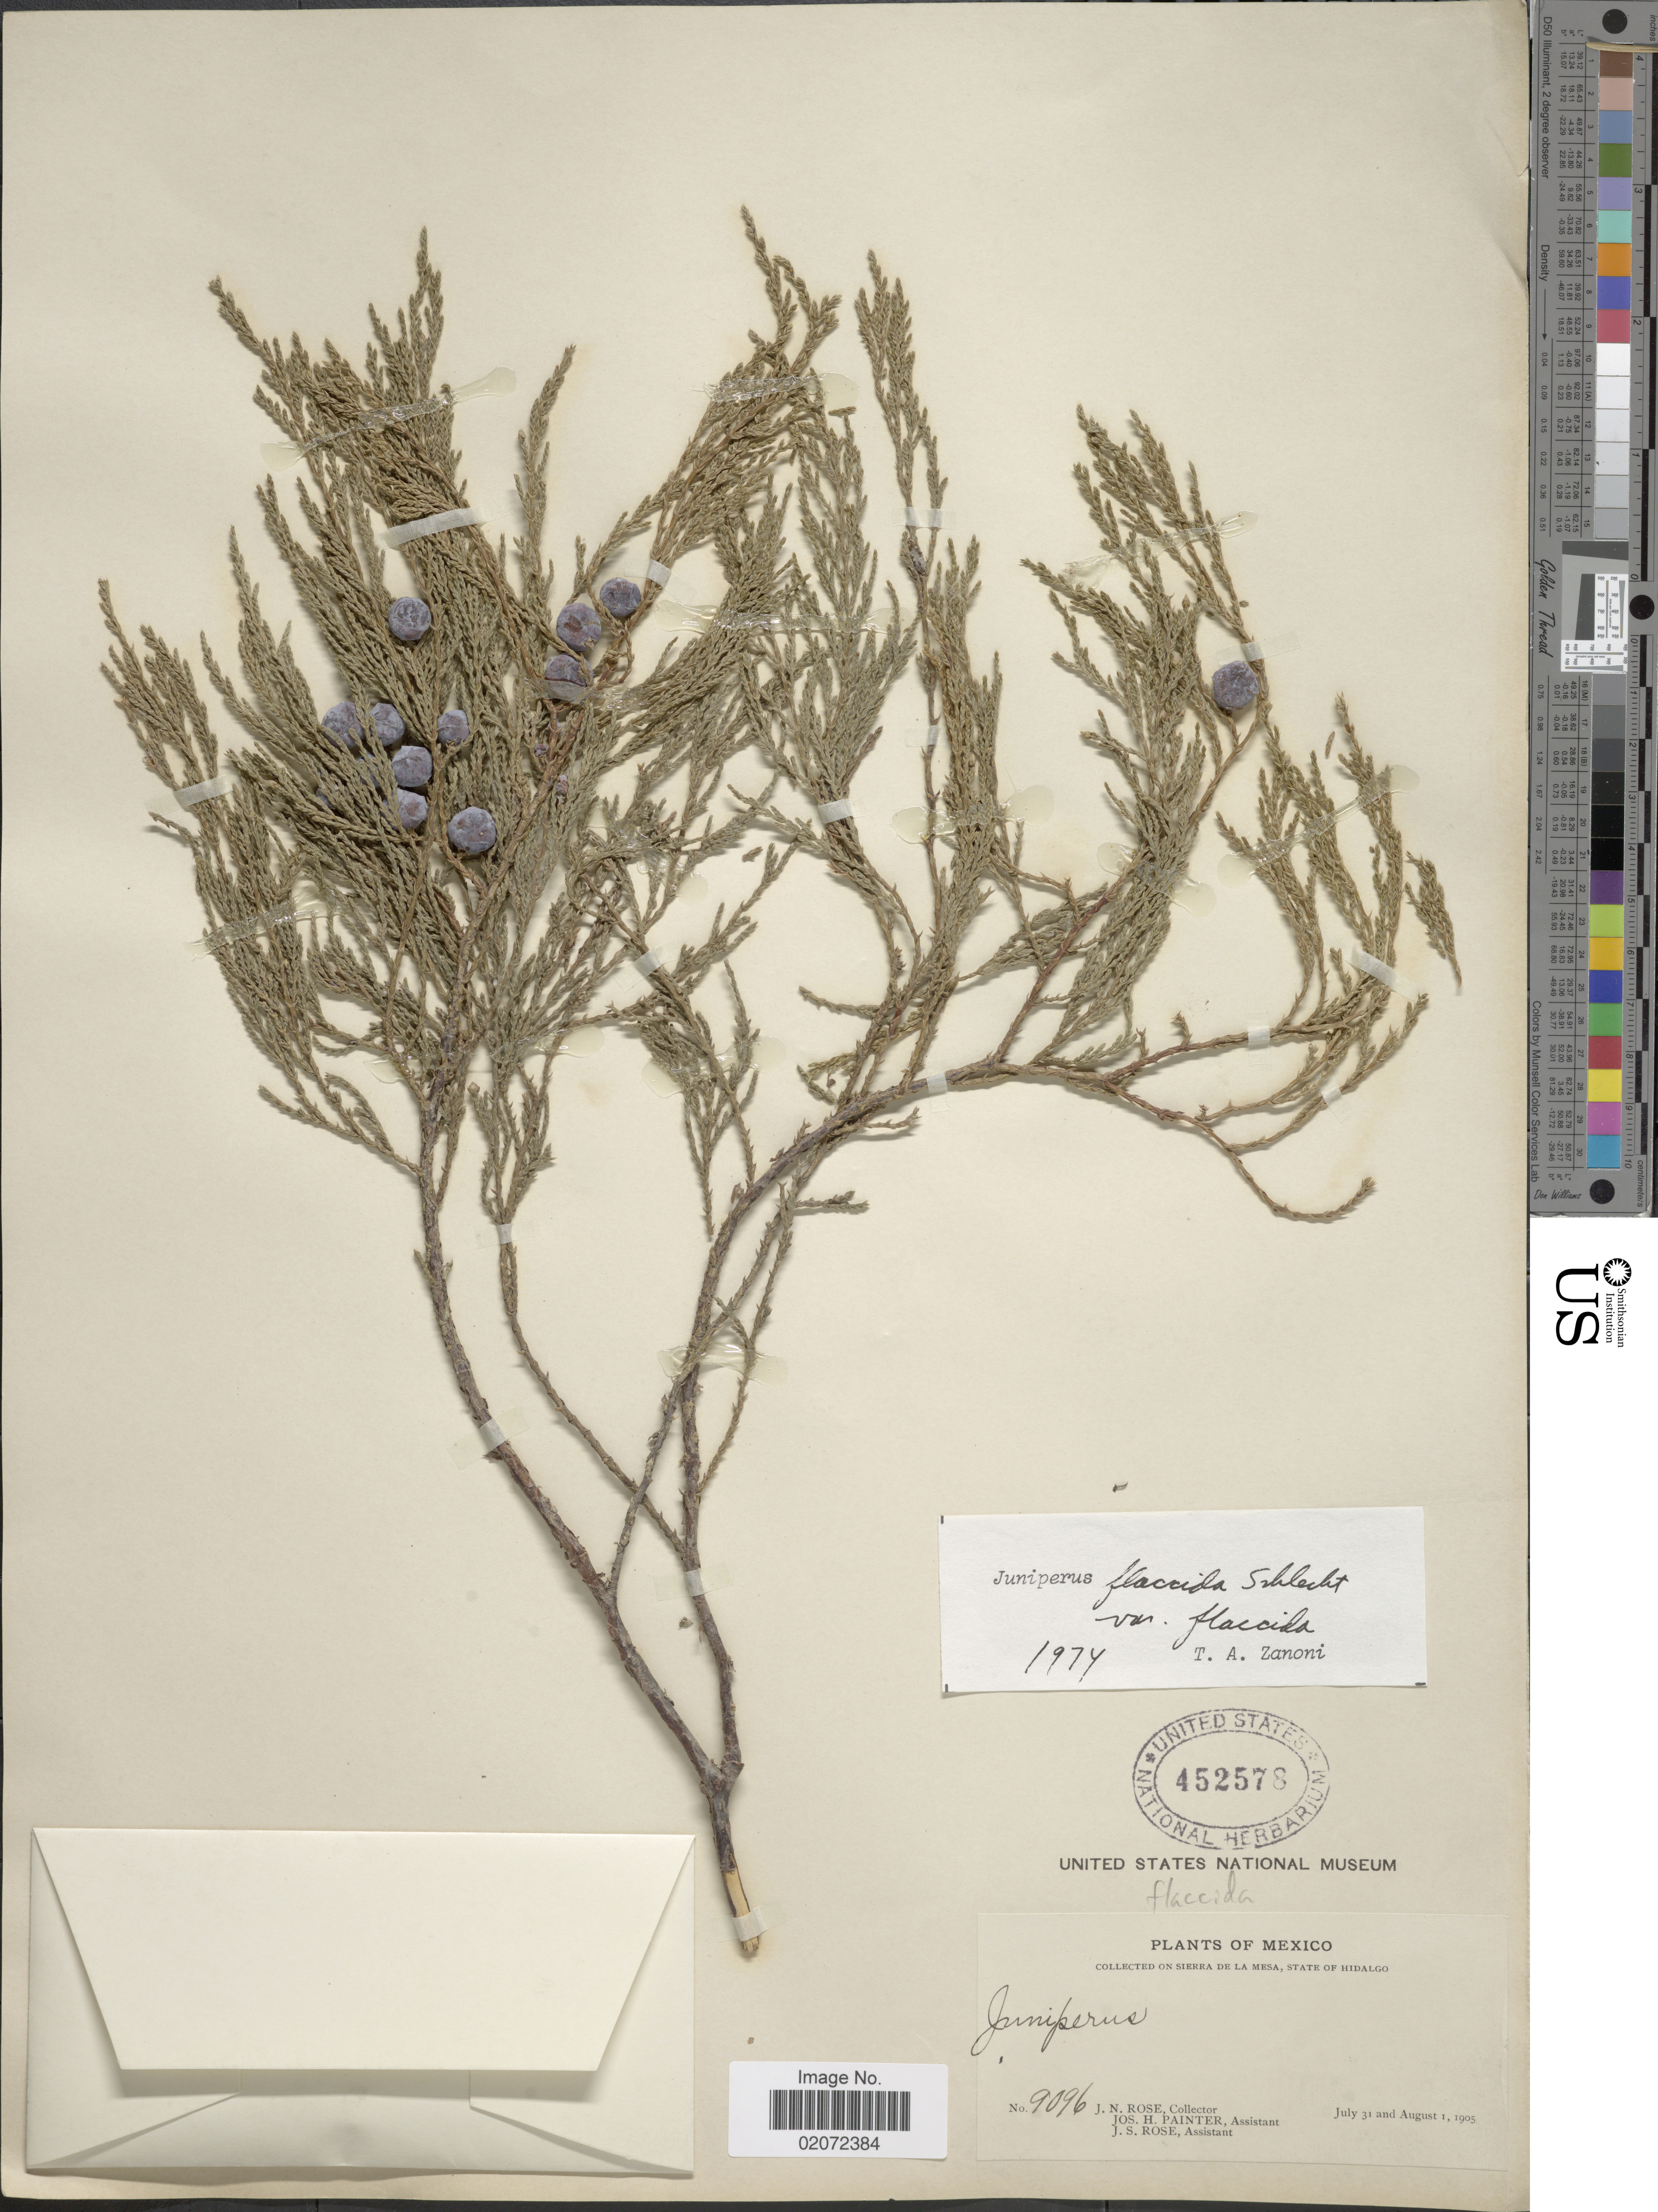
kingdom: Plantae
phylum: Tracheophyta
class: Pinopsida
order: Pinales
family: Cupressaceae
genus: Juniperus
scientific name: Juniperus flaccida var. flaccida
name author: Schltdl.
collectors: J. N. Rose, J. H. Painter & J. S. Rose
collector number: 9096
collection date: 1905-07-31/1905-08-01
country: Mexico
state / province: Hidalgo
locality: Sierra de La Mesa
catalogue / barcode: US 452578